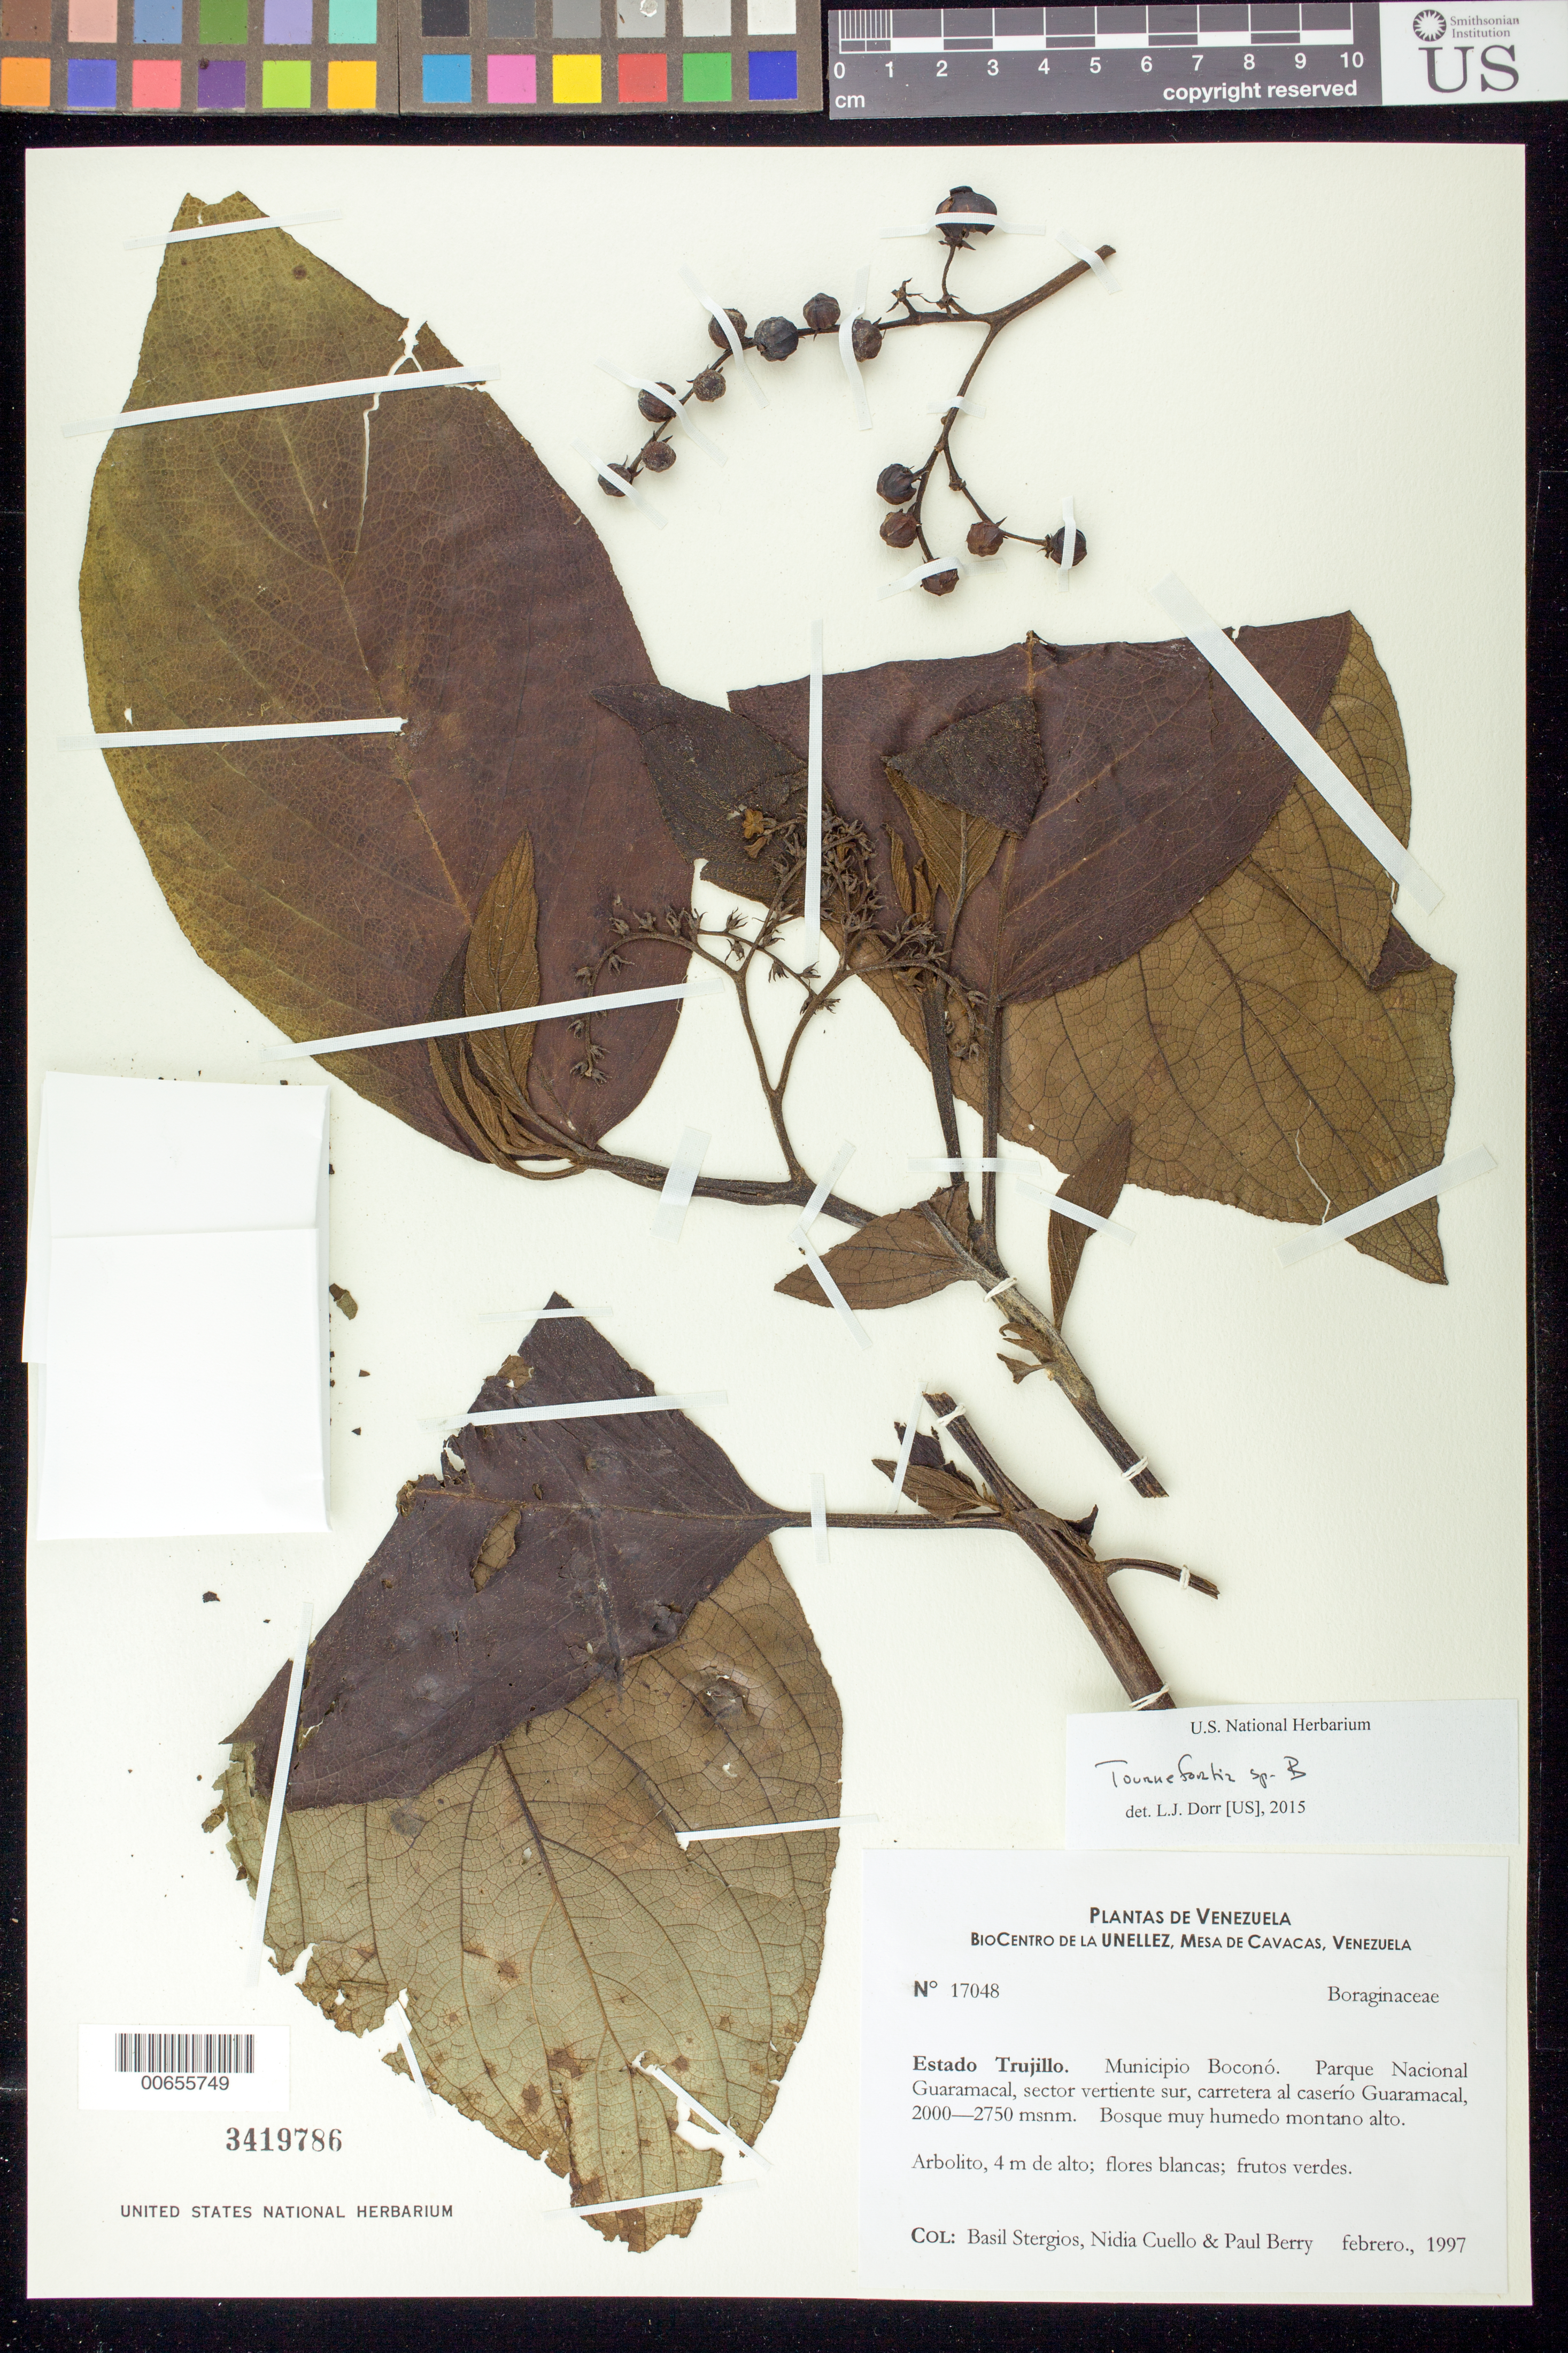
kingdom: Plantae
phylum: Tracheophyta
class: Magnoliopsida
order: Boraginales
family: Heliotropiaceae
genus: Tournefortia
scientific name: Tournefortia sp.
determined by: Dorr, L. J., (BOT), Smithsonian Institution - National Museum of Natural History (UNITED STATES)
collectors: B. G. Stergios, N. L. Cuello & P. Berry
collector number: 17048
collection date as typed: Feb 1997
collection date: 1997-02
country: Venezuela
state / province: Trujillo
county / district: Boconó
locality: Parque Nacional Guaramacal. Sector vertiente S. Carretera al caserío Guaramacal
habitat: Bosque muy húmedo montano alto.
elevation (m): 2000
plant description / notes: PORT, US, VEN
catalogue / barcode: US 3419786